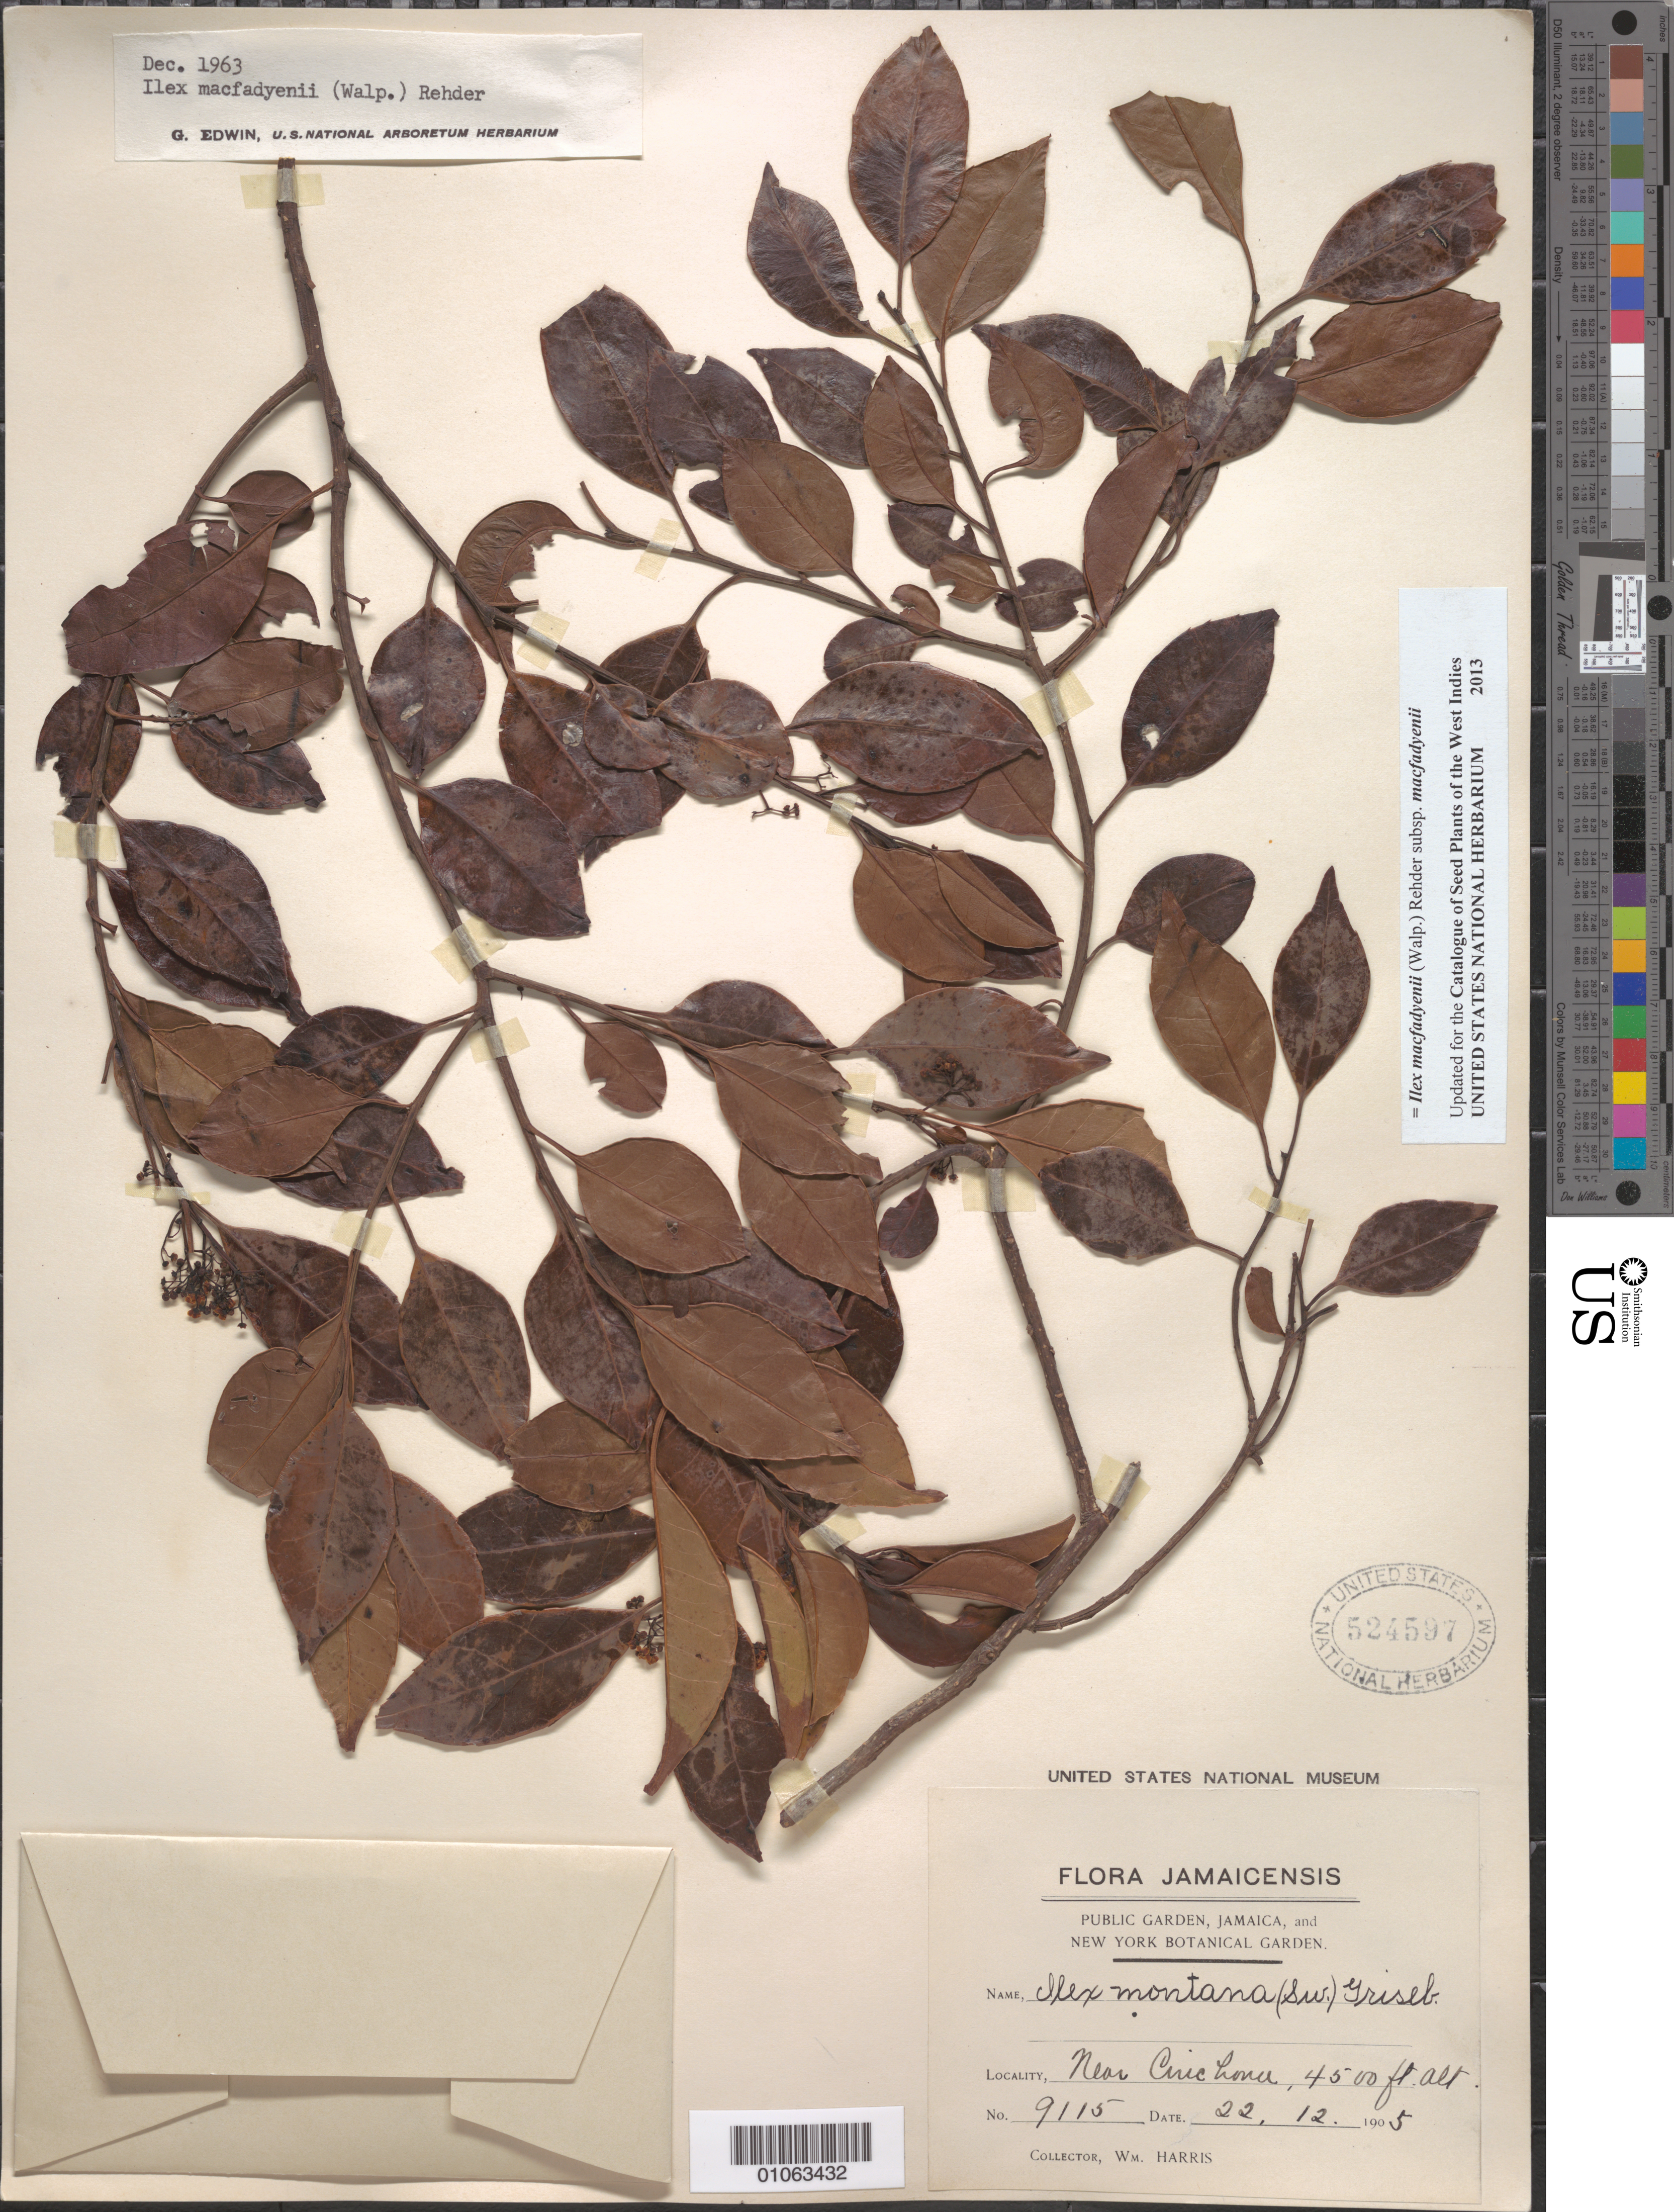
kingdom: Plantae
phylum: Tracheophyta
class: Magnoliopsida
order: Aquifoliales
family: Aquifoliaceae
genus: Ilex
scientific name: Ilex macfadyenii subsp. macfadyenii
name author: (Walp.) Rehder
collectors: W. Harris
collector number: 9115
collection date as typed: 22 Dec 1905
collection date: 1905-12-22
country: Jamaica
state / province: Saint Andrew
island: Jamaica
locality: Near Cinchona.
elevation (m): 1372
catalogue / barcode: US 524597